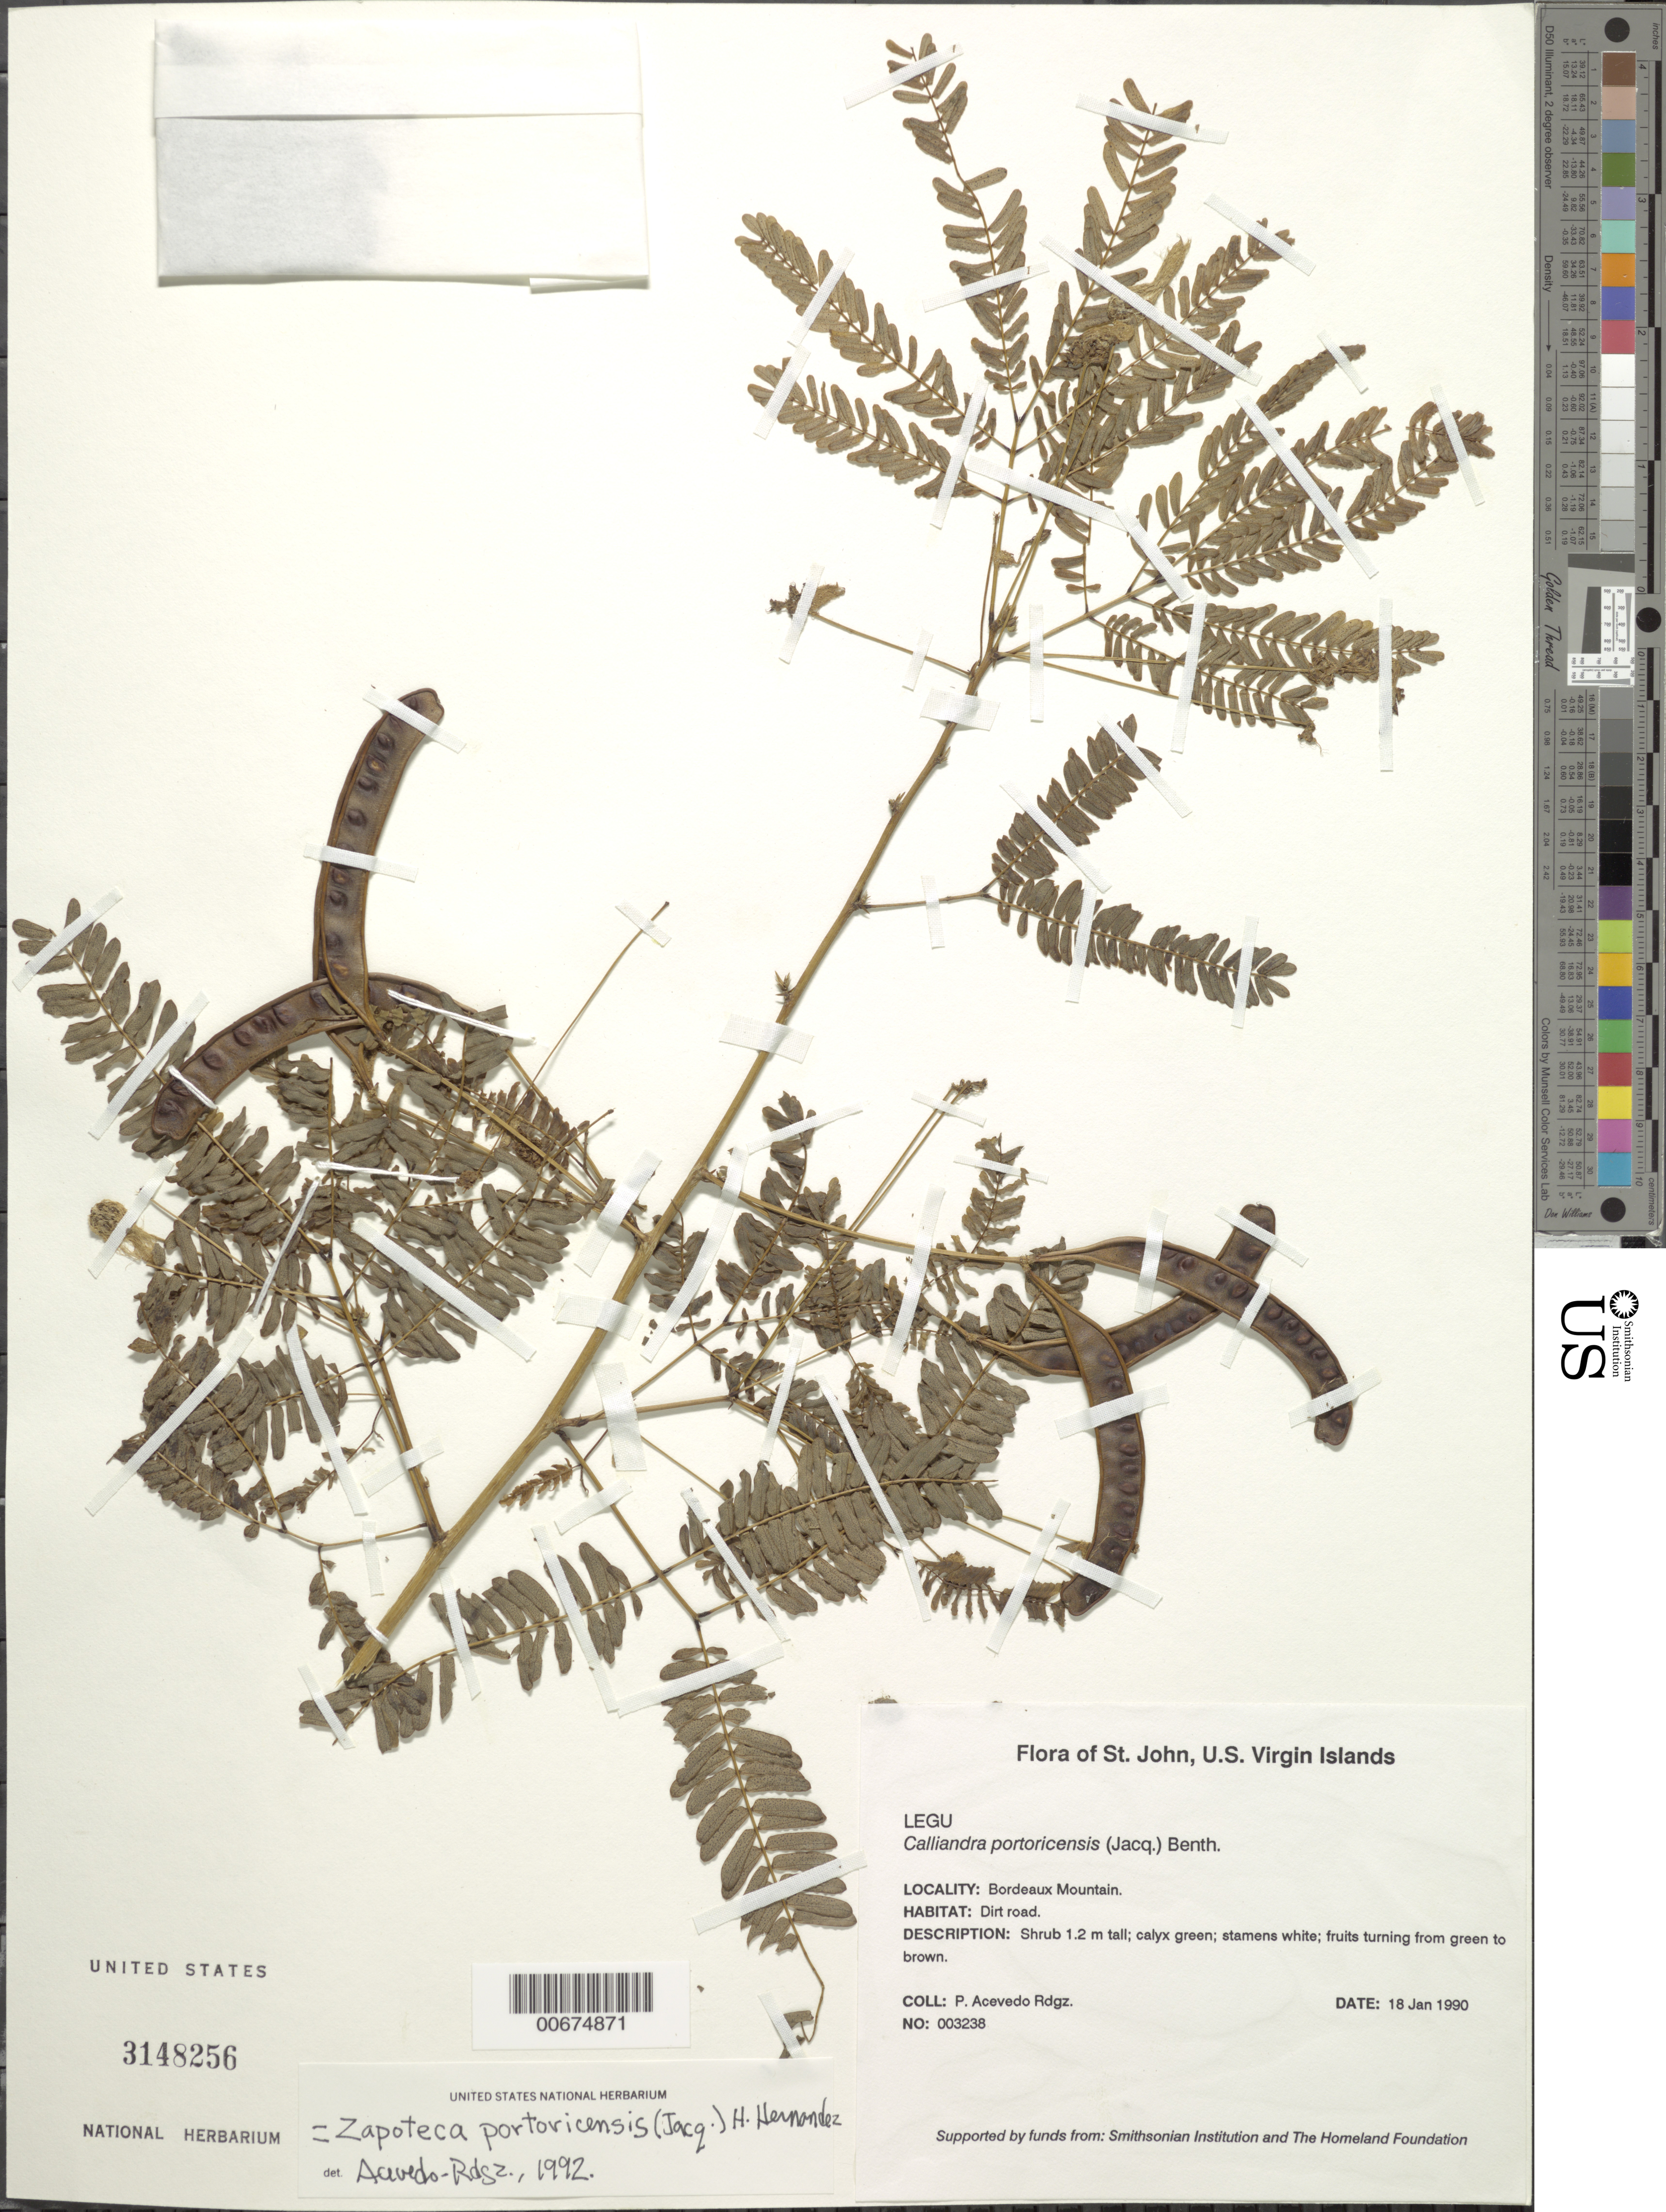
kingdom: Plantae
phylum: Tracheophyta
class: Magnoliopsida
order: Fabales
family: Fabaceae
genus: Zapoteca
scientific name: Zapoteca portoricensis subsp. portoricensis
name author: (Jacq.) H.M. Hern.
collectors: P. Acevedo-Rodr.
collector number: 3238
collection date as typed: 18 Jan 1990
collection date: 1990-01-18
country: U.S. Virgin Islands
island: St. John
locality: Bordeaux Mountain.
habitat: Dirt road.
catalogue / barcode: US 3248256